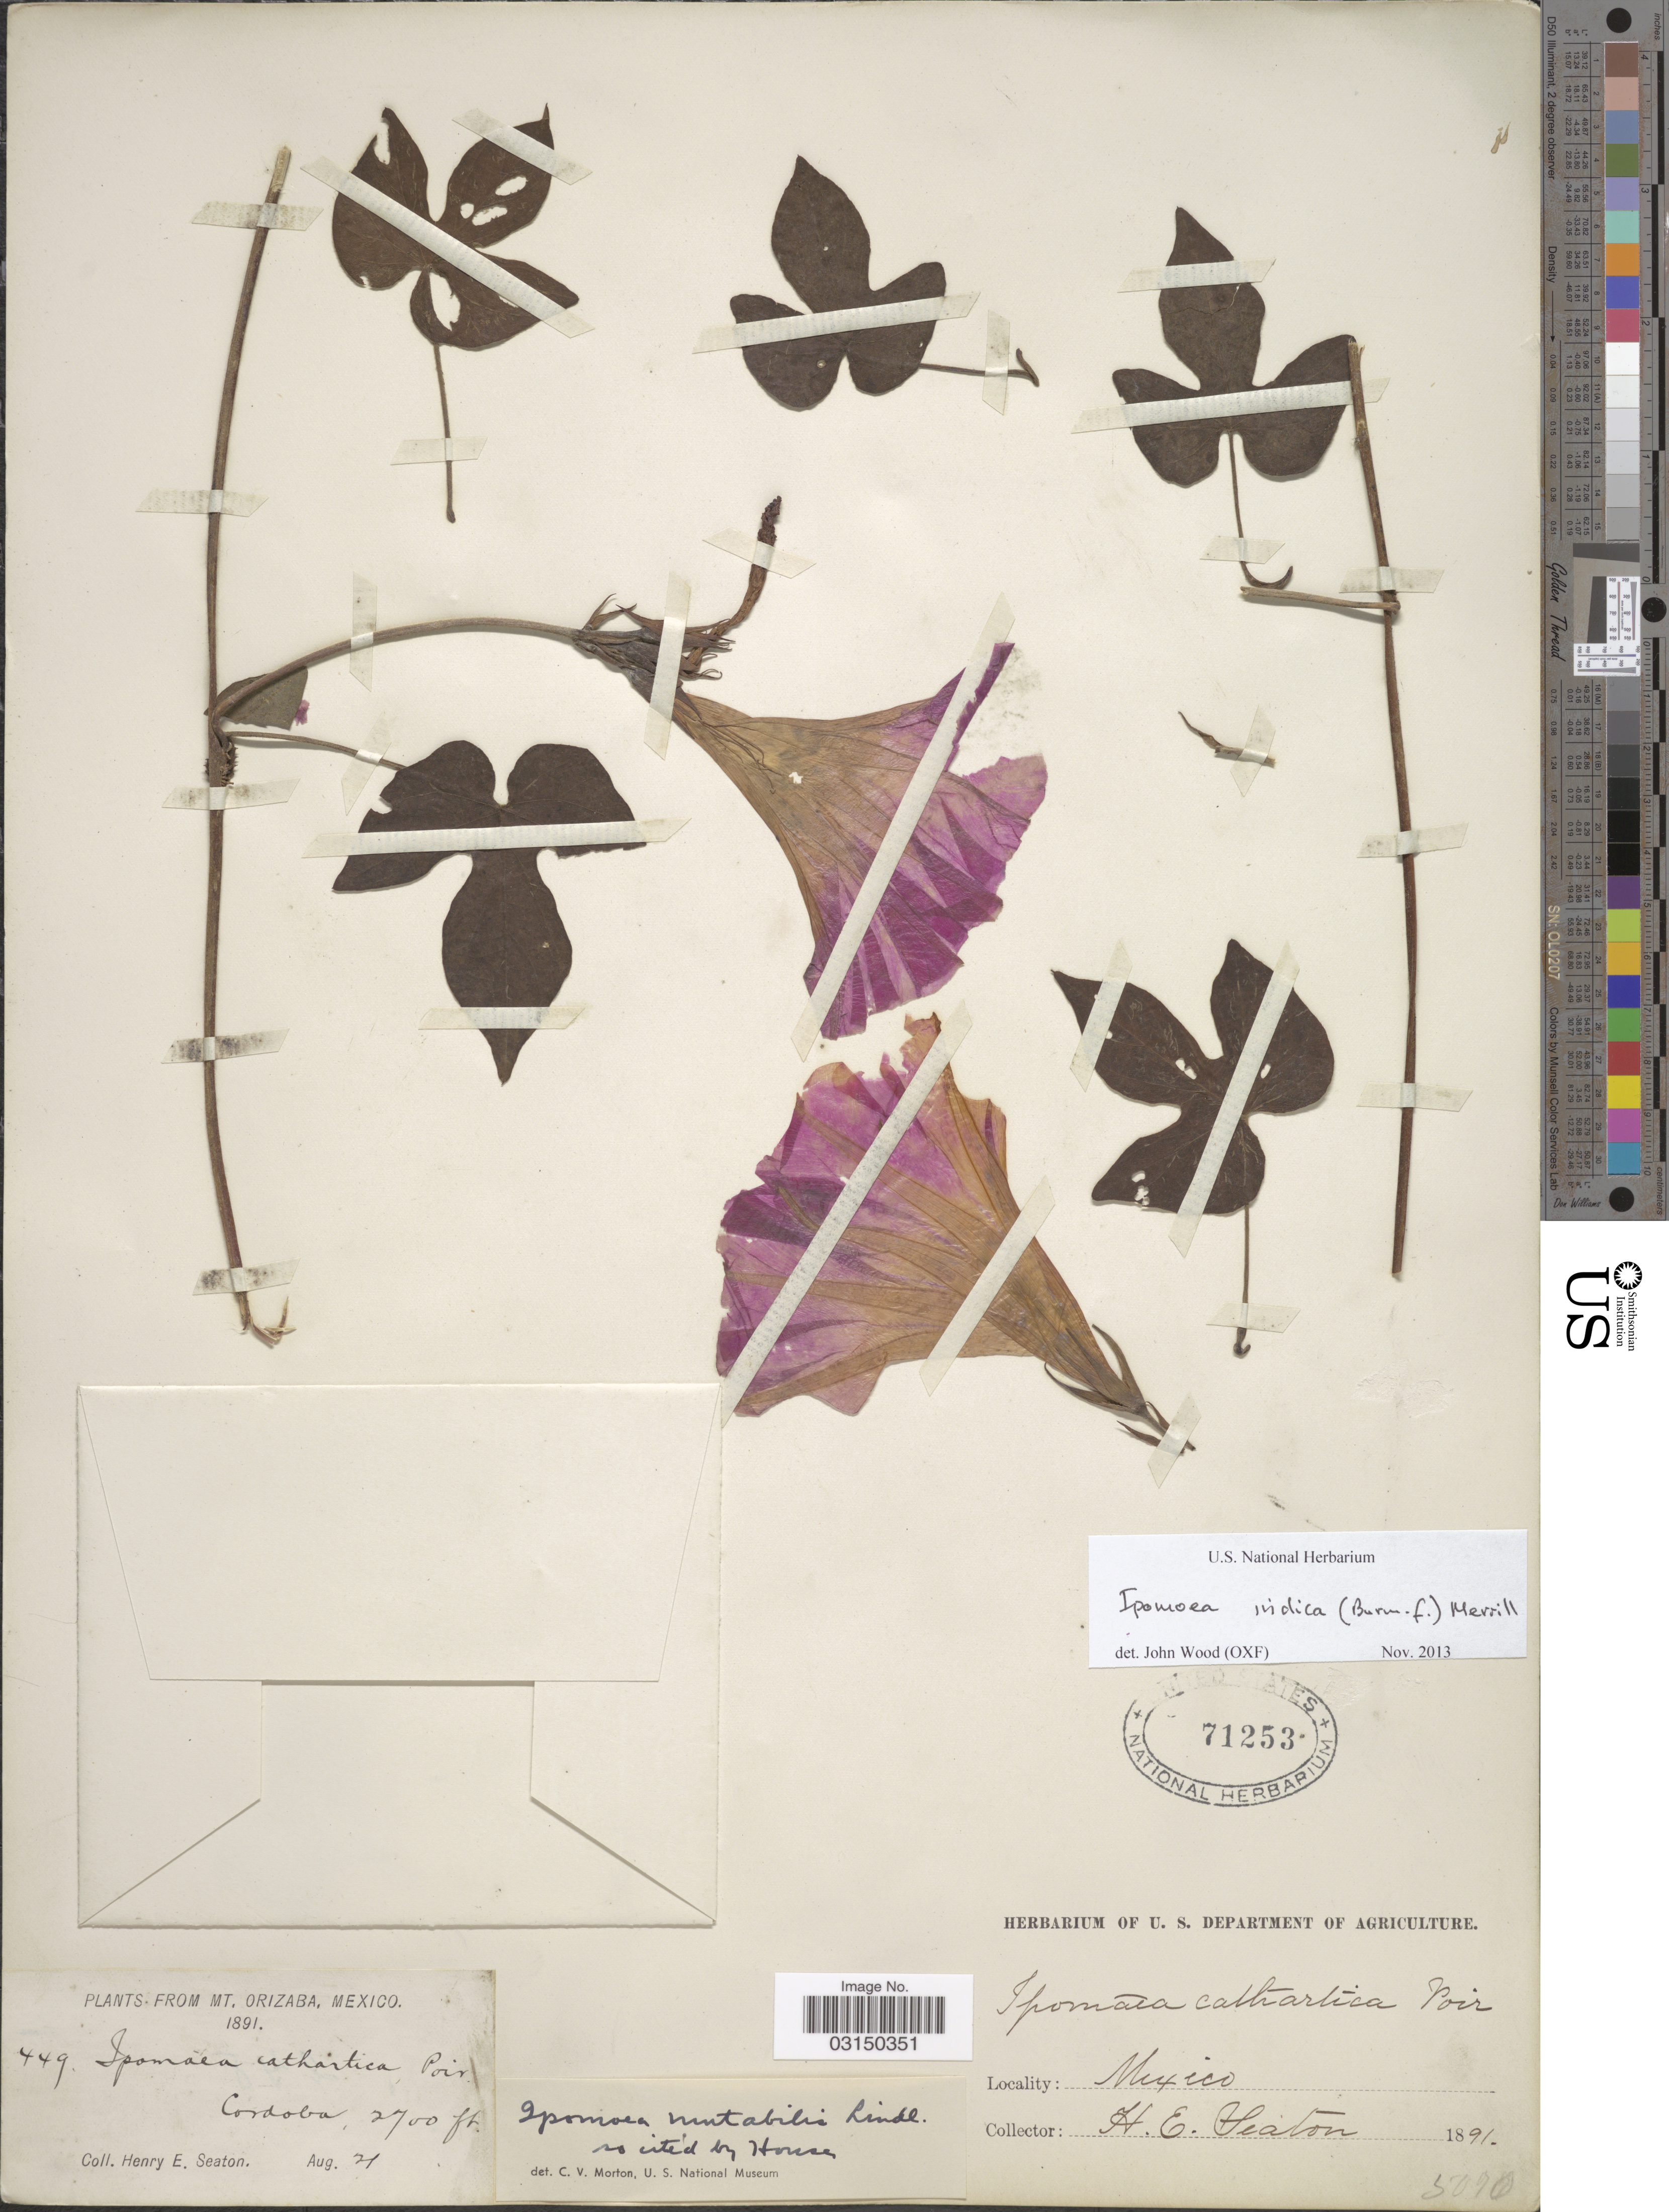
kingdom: Plantae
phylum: Tracheophyta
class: Magnoliopsida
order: Solanales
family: Convolvulaceae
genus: Ipomoea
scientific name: Ipomoea indica (Burm.) Merr. var. indica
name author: (Burm.) Merr.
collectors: H. E. Seaton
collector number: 449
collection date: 1891-08-21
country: Mexico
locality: Mt. Orizaba. Cordoba.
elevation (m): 823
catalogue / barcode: US 71253